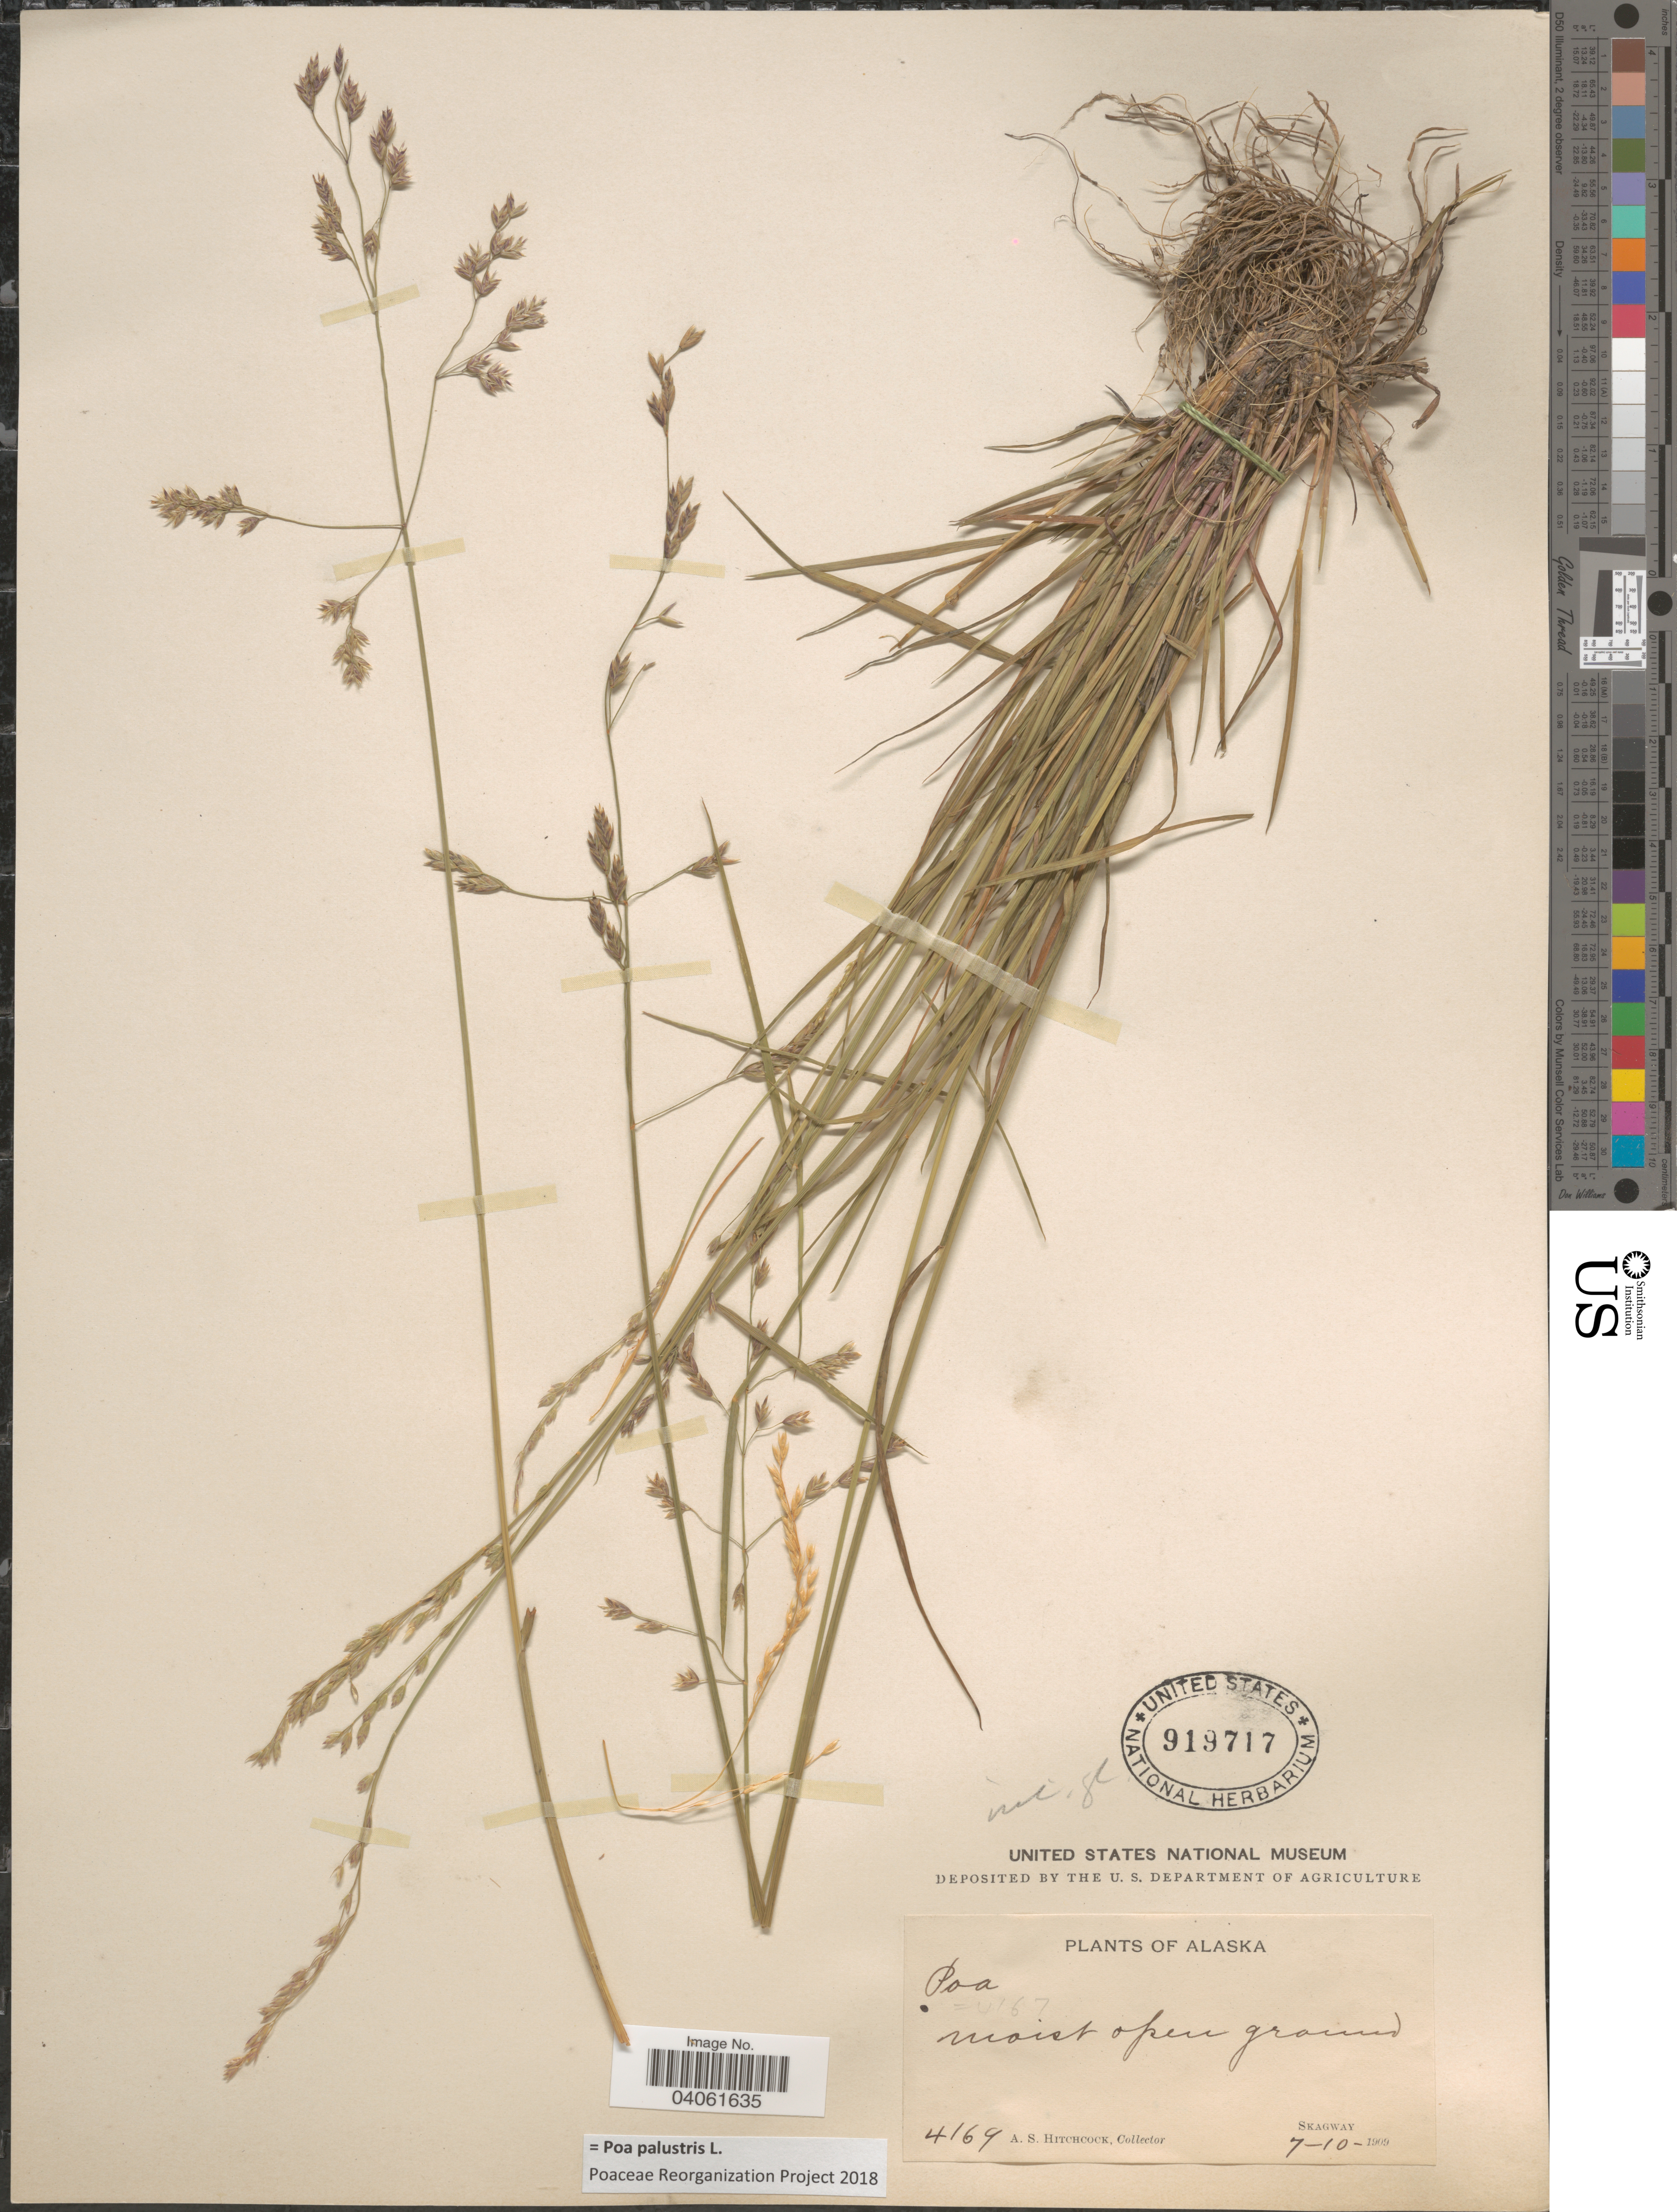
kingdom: Plantae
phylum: Tracheophyta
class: Liliopsida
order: Poales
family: Poaceae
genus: Poa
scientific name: Poa palustris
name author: L.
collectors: A. S. Hitchcock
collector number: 4169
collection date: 1909-07-10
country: United States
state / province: Alaska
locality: Skagway.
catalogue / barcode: US 919717